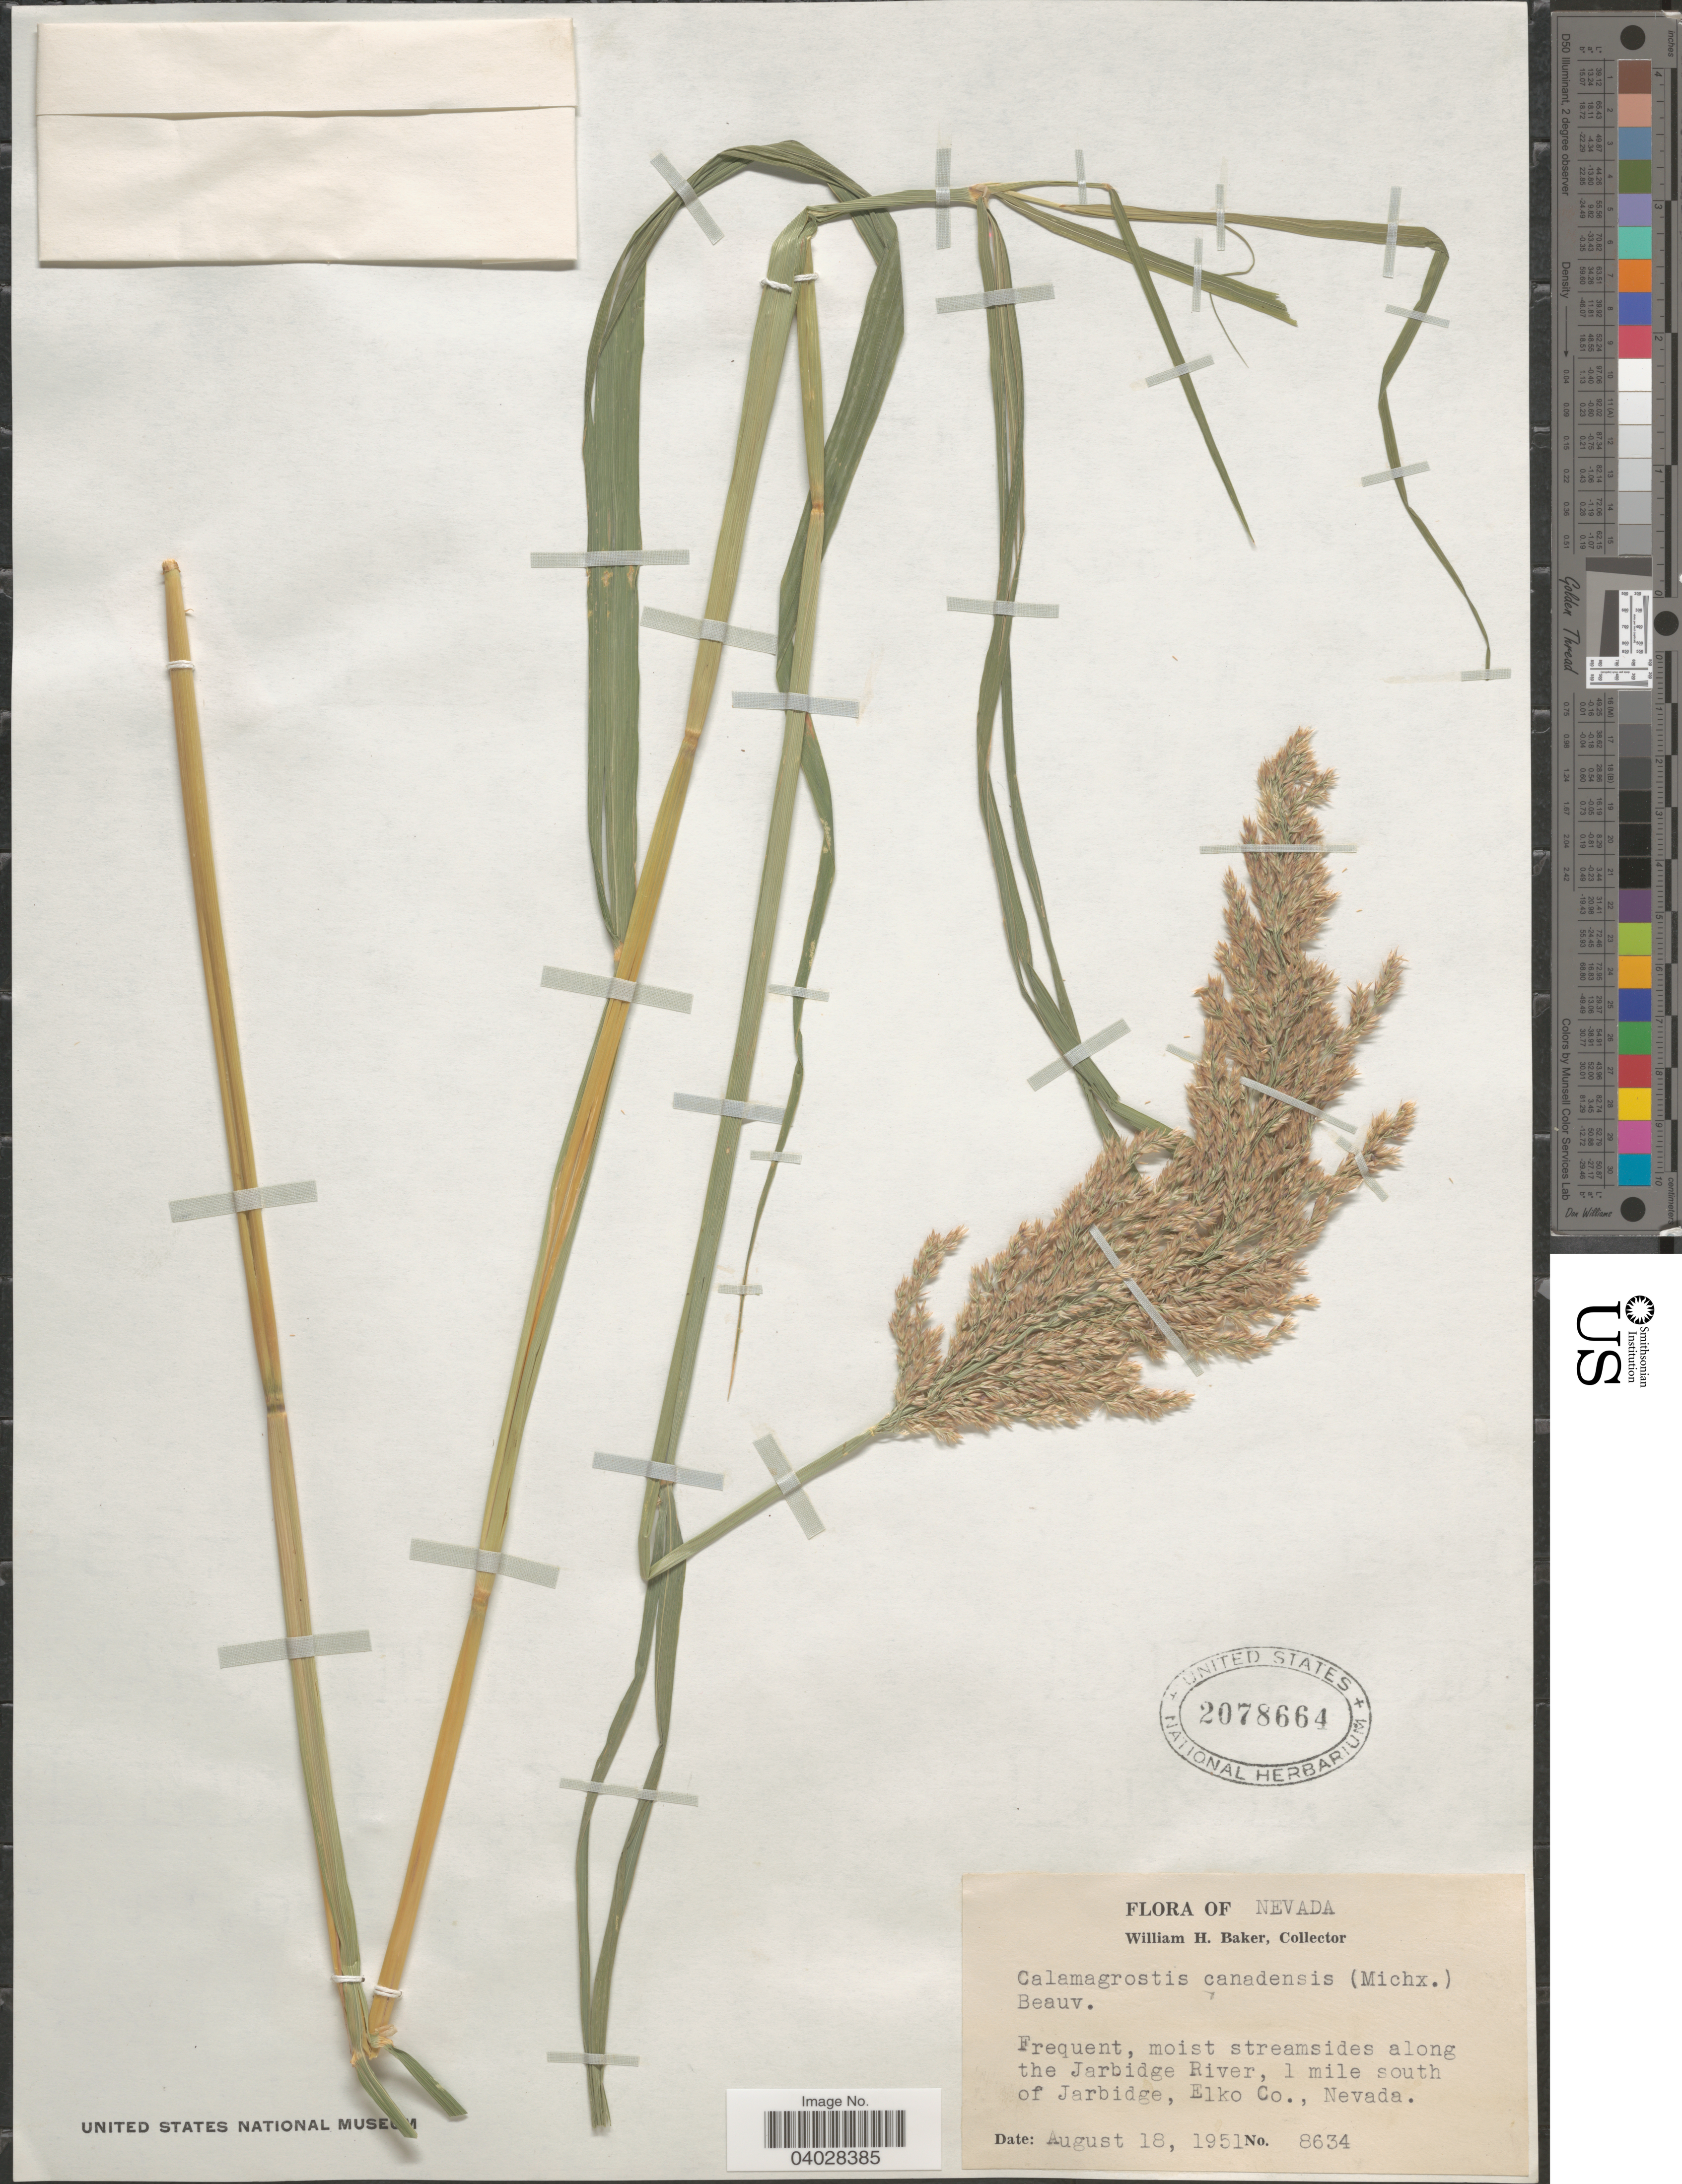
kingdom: Plantae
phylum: Tracheophyta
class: Liliopsida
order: Poales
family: Poaceae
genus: Calamagrostis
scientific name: Calamagrostis canadensis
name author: (Michx.) P. Beauv.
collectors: W. H. Baker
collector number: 8634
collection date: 1951-08-18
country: United States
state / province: Nevada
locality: Frequent, moist streamsides along the Jarbidge River, 1 mile south of Jarbidge, Elko Co.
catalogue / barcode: US 2078664